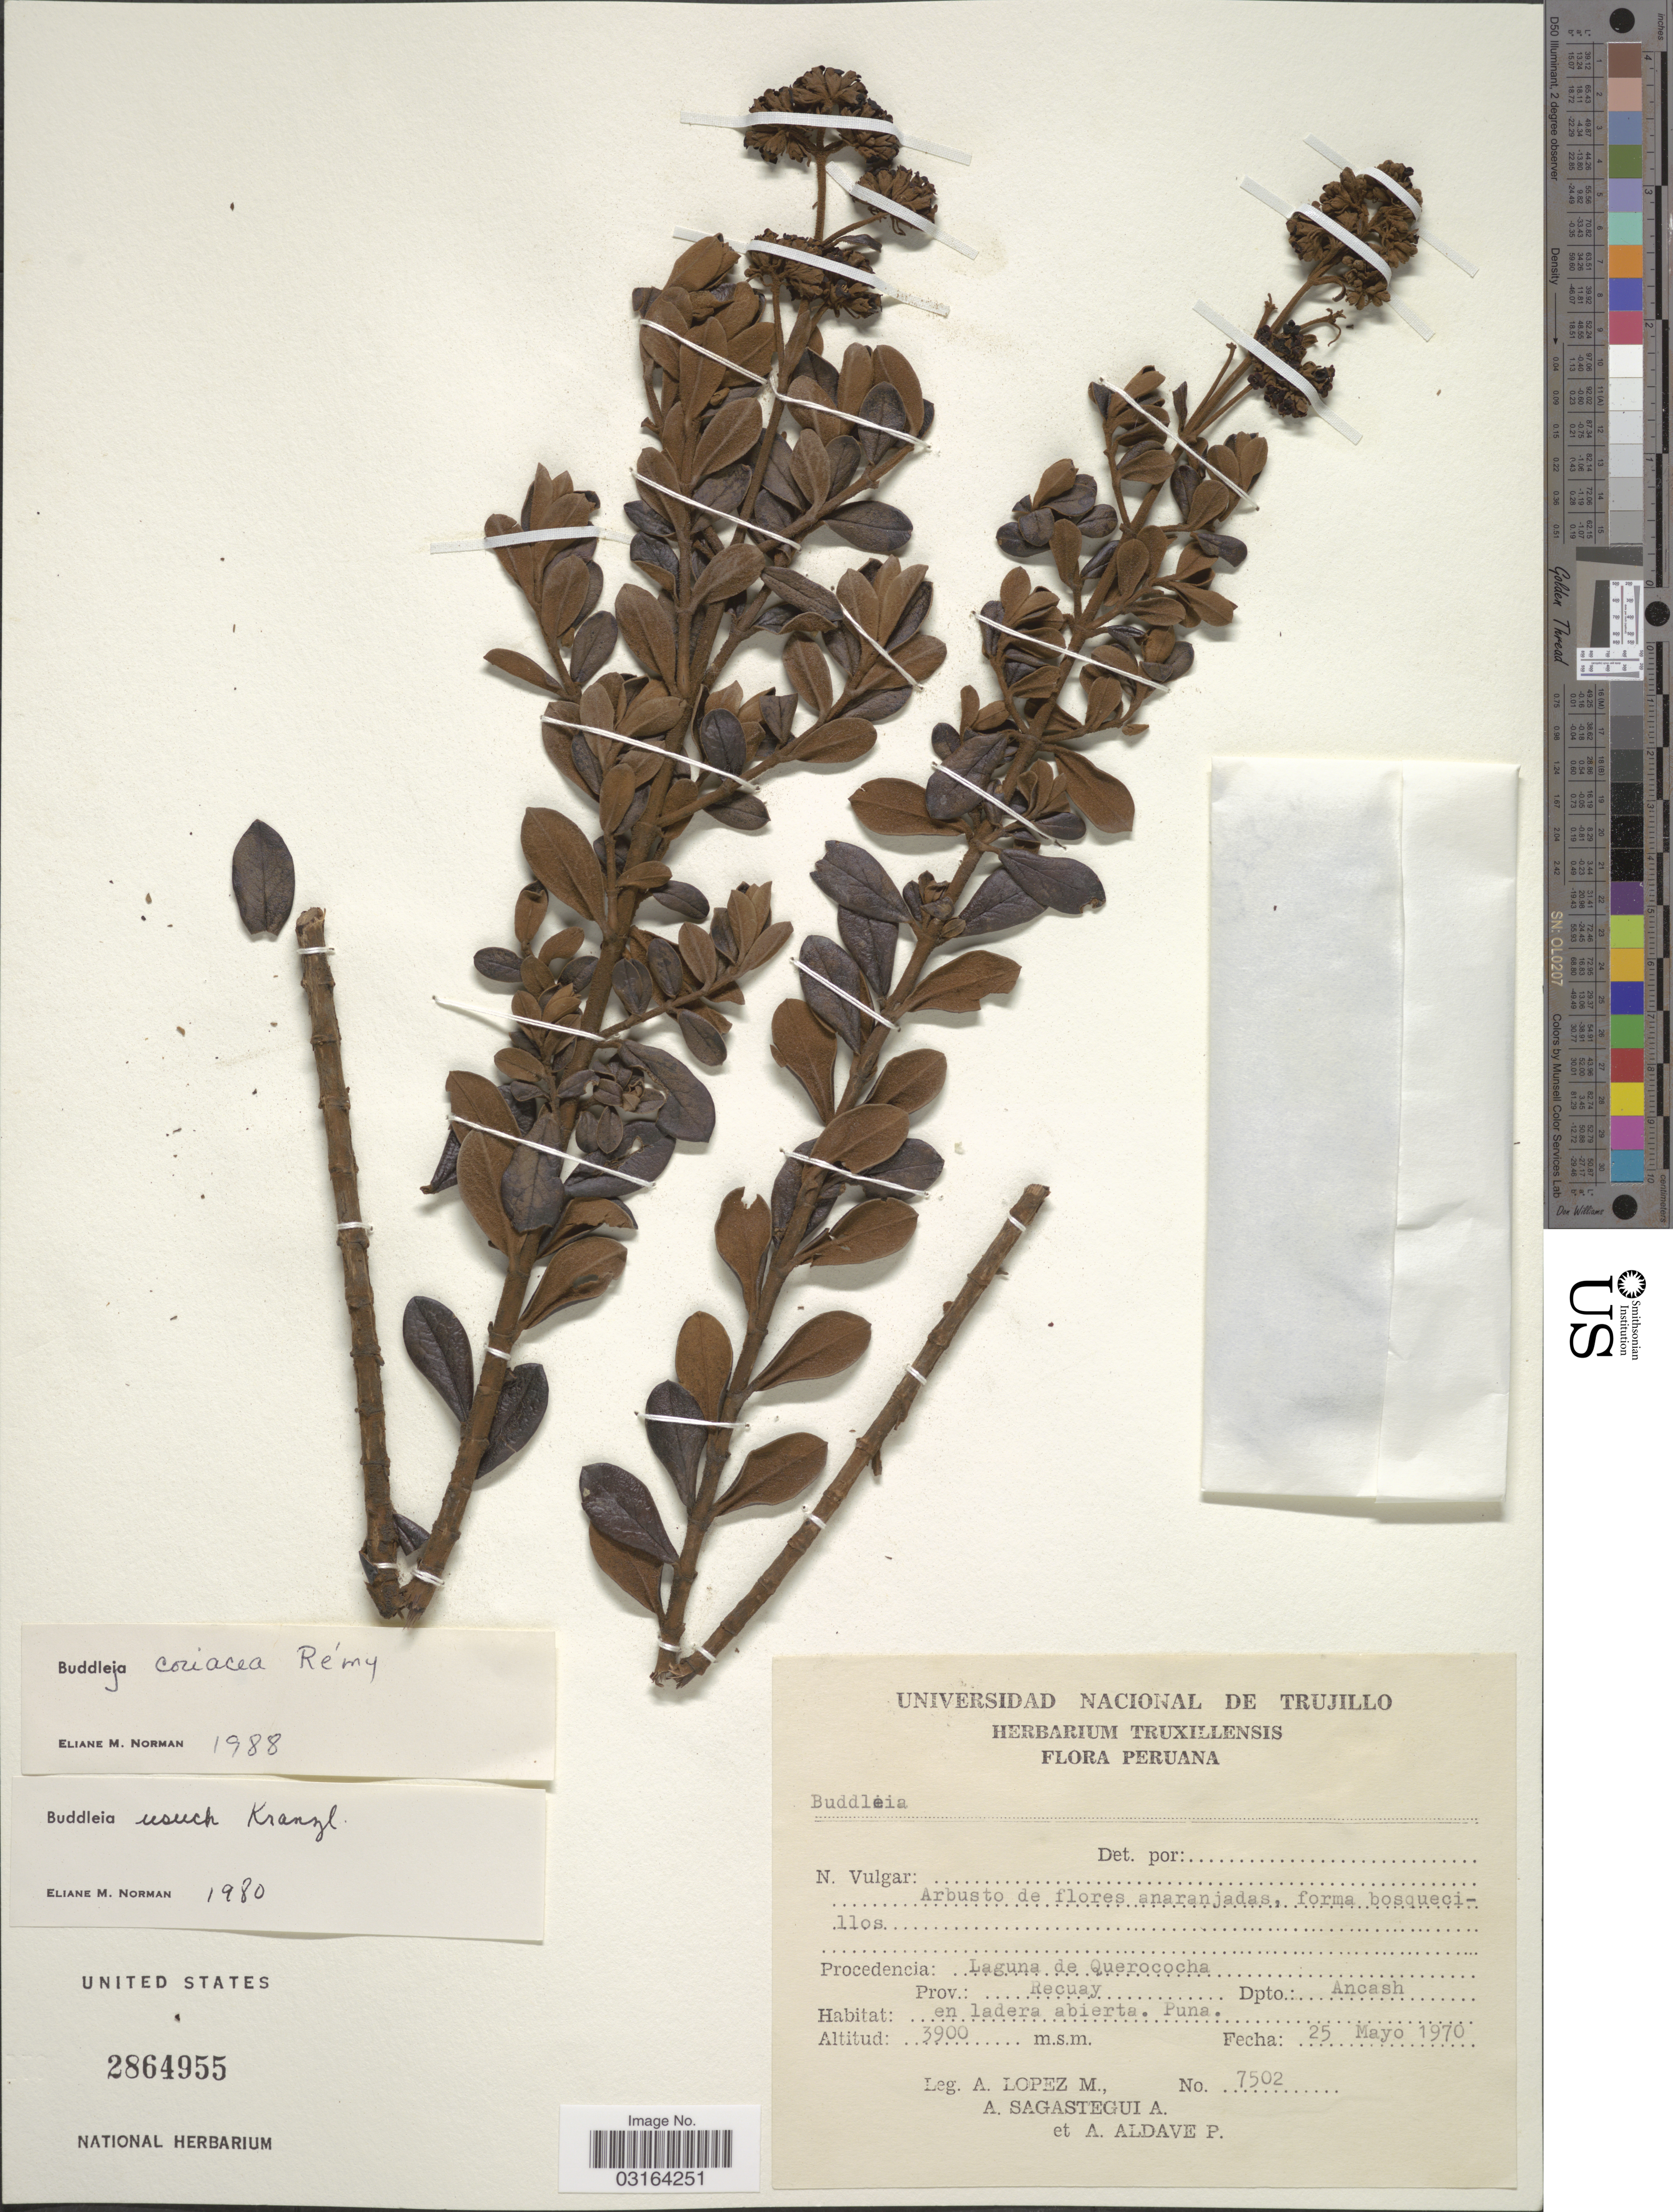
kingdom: Plantae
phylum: Tracheophyta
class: Magnoliopsida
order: Lamiales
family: Scrophulariaceae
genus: Buddleja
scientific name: Buddleja coriacea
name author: Remy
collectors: A. López M., A. Sagástegui A. & A. Aldave P.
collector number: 7502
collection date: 1970-05-25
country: Peru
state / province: Ancash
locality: Procedencia Laguna de Querococha, Prov.: Recuay, Dpto.: Ancash, en ladra abierta, Puno.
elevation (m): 3900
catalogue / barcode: US 2864955